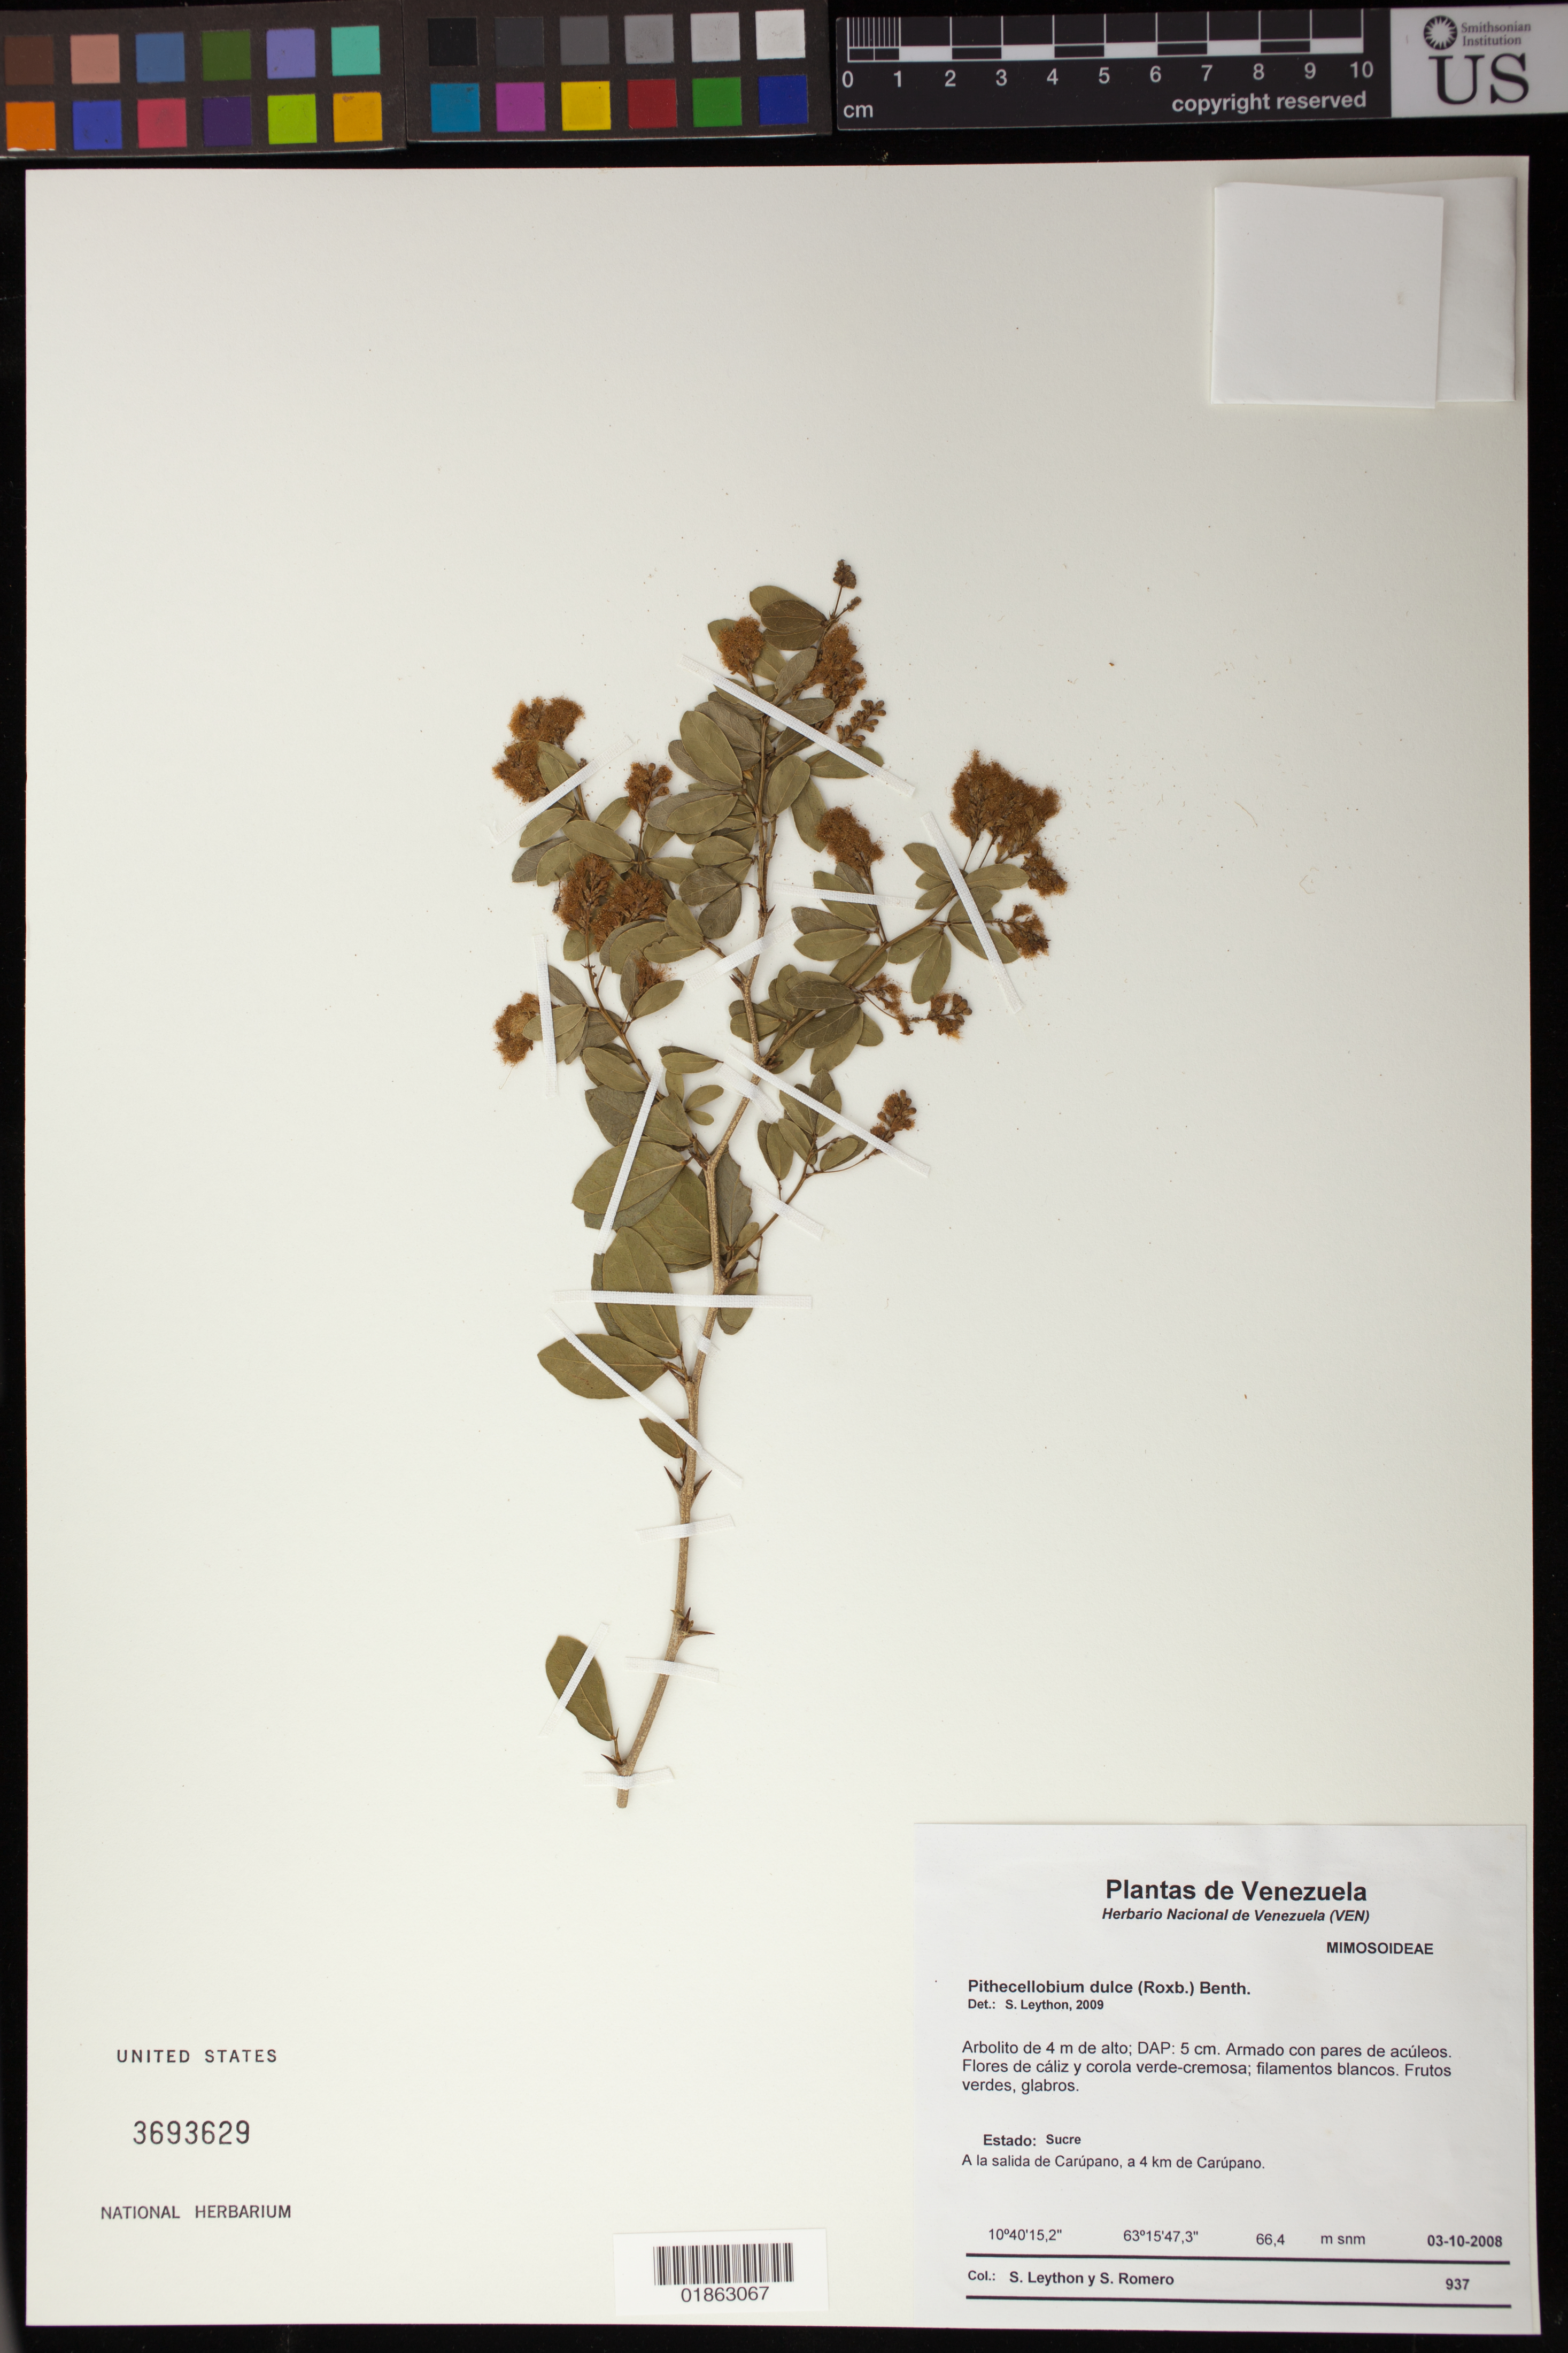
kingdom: Plantae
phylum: Tracheophyta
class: Magnoliopsida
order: Fabales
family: Fabaceae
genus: Pithecellobium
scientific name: Pithecellobium dulce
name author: (Roxb.) Benth.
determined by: Leython, S.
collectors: S. Leython & S. Romero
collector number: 937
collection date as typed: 03-10-2008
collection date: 2008-10-03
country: Venezuela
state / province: Sucre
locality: A la salida de Carupano, a 4 km de Carupano.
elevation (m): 66.4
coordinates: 10 40 15.2 N, 63 14 47.3 W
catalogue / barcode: US 3693629